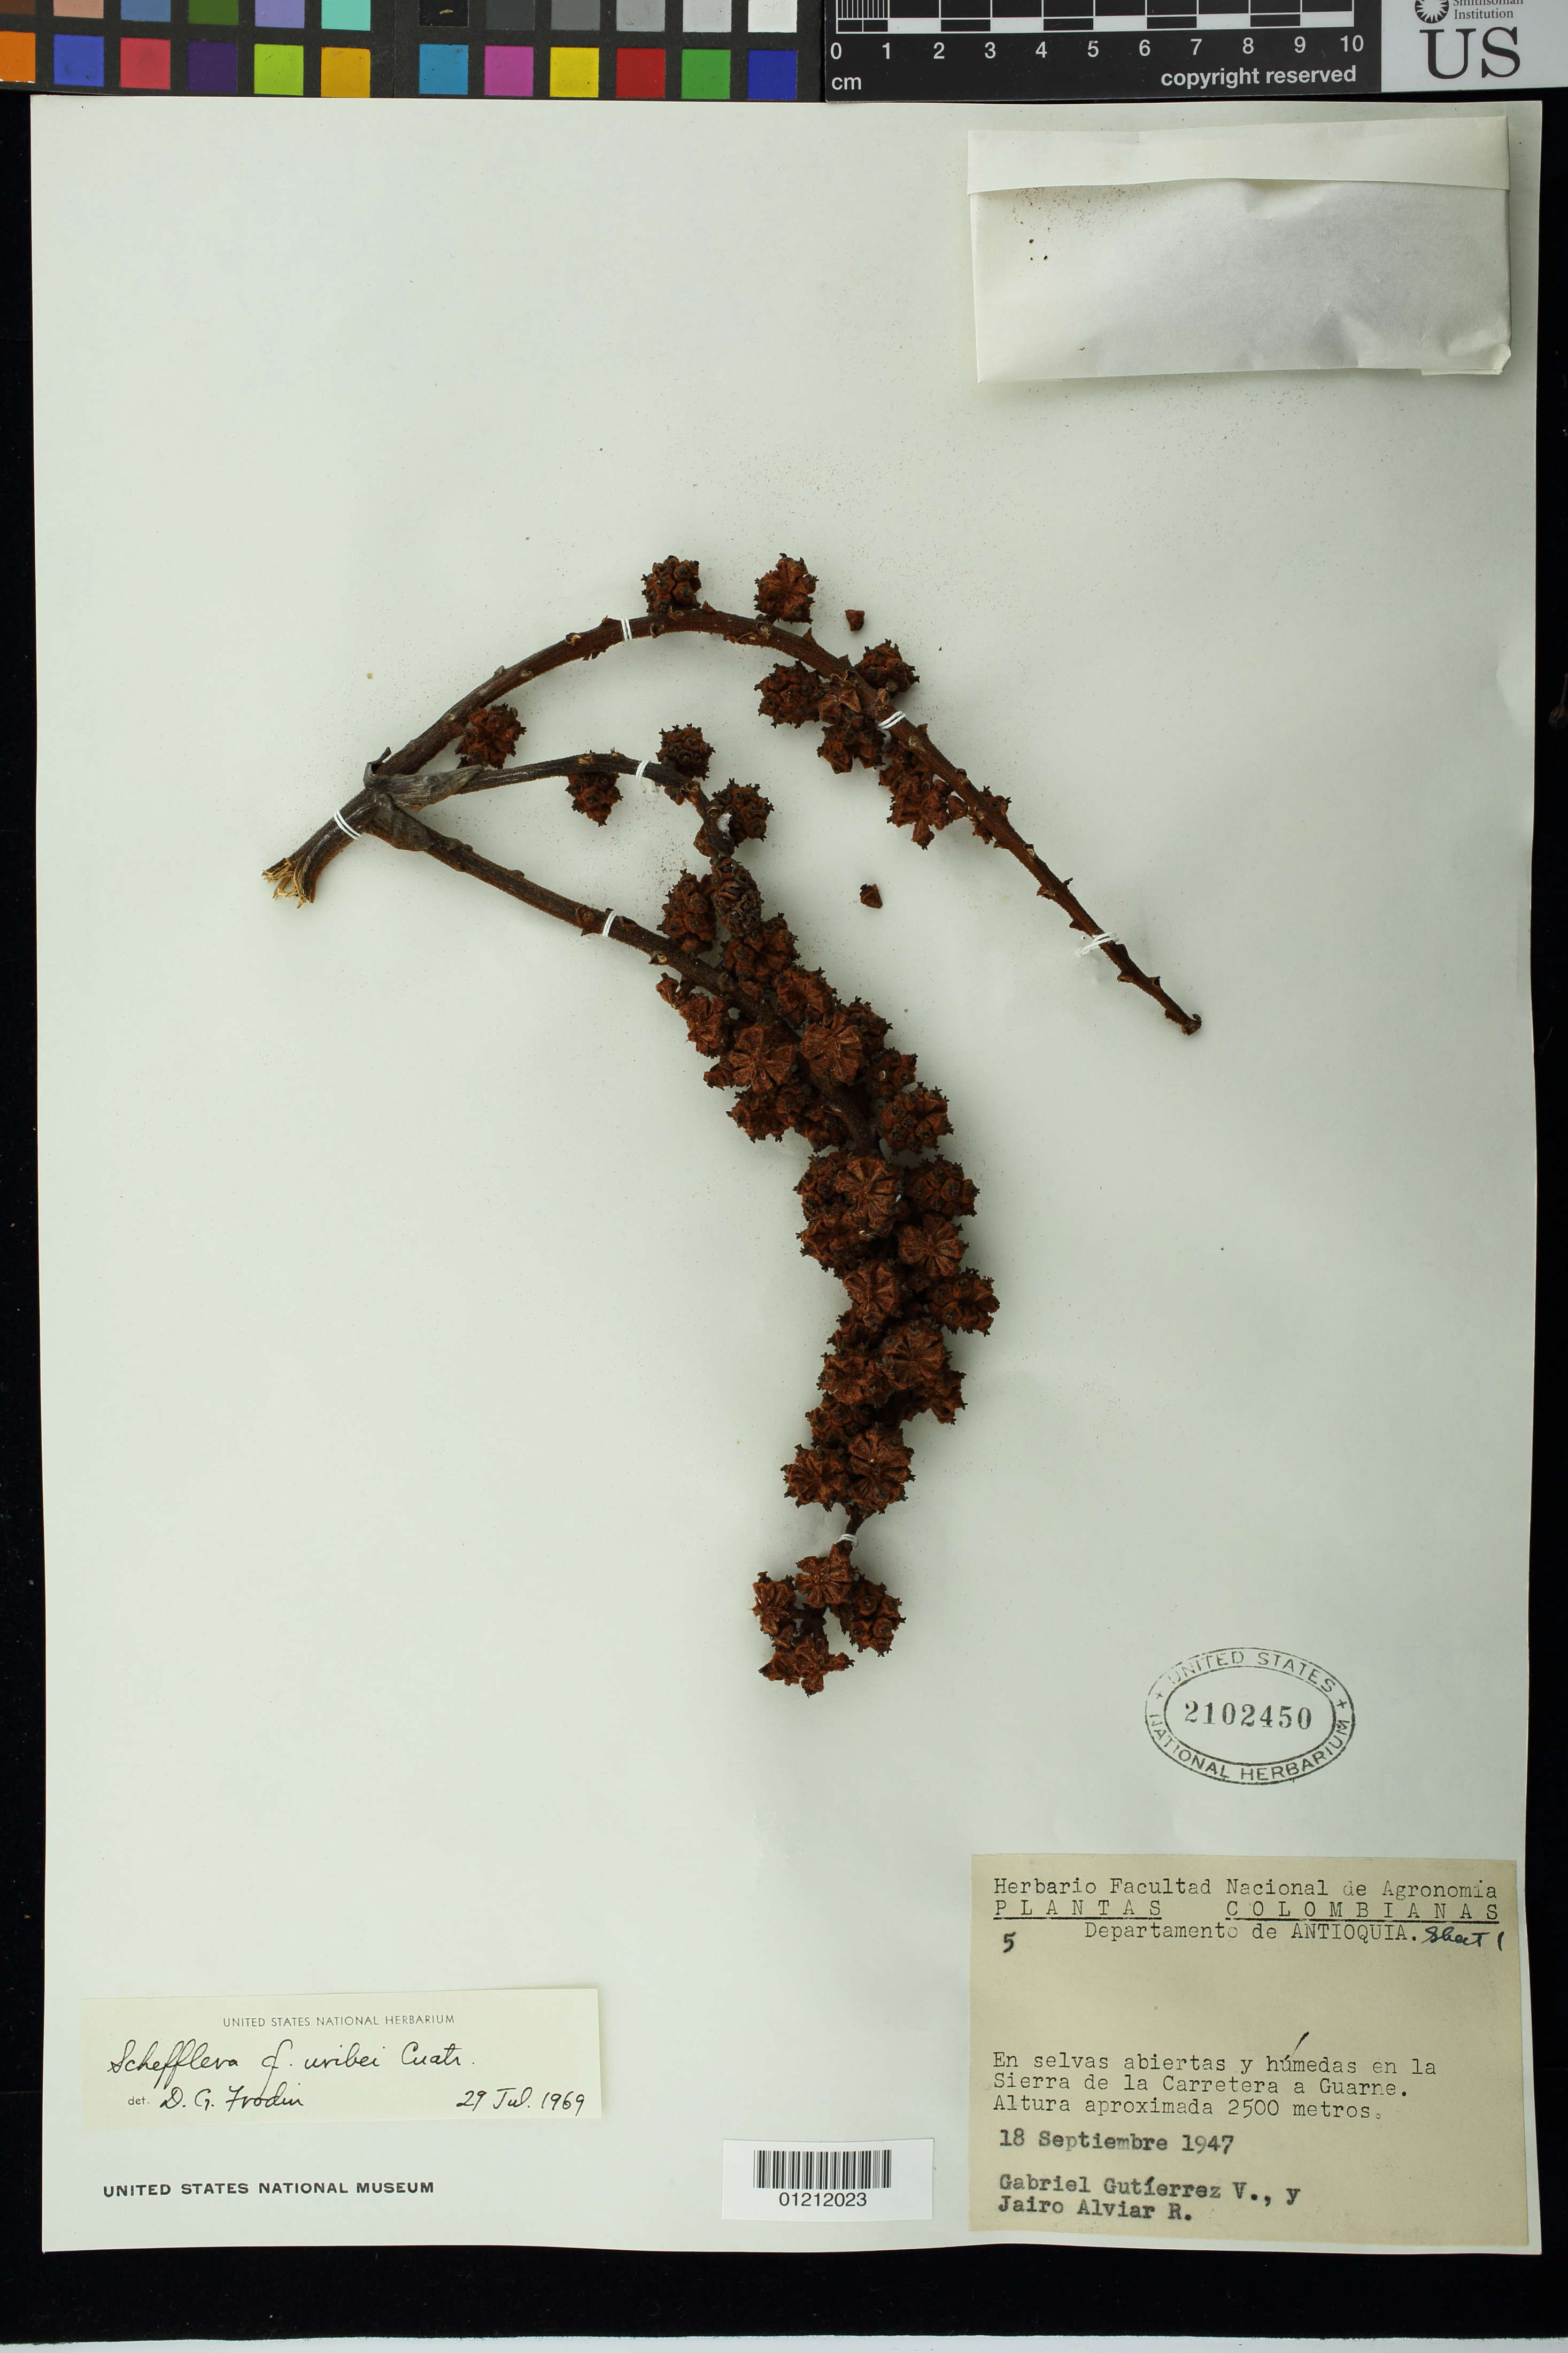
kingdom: Plantae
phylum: Tracheophyta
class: Magnoliopsida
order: Apiales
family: Araliaceae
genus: Schefflera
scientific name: Schefflera uribei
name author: Cuatrec.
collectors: G. Gutiérrez V. & J. Alviar R.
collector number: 5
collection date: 1947-09-18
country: Colombia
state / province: Antioquia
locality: En selvas abiertas y h·medas en la Sierra de la Carretera a Guarne.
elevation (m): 2500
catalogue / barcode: US 2102450